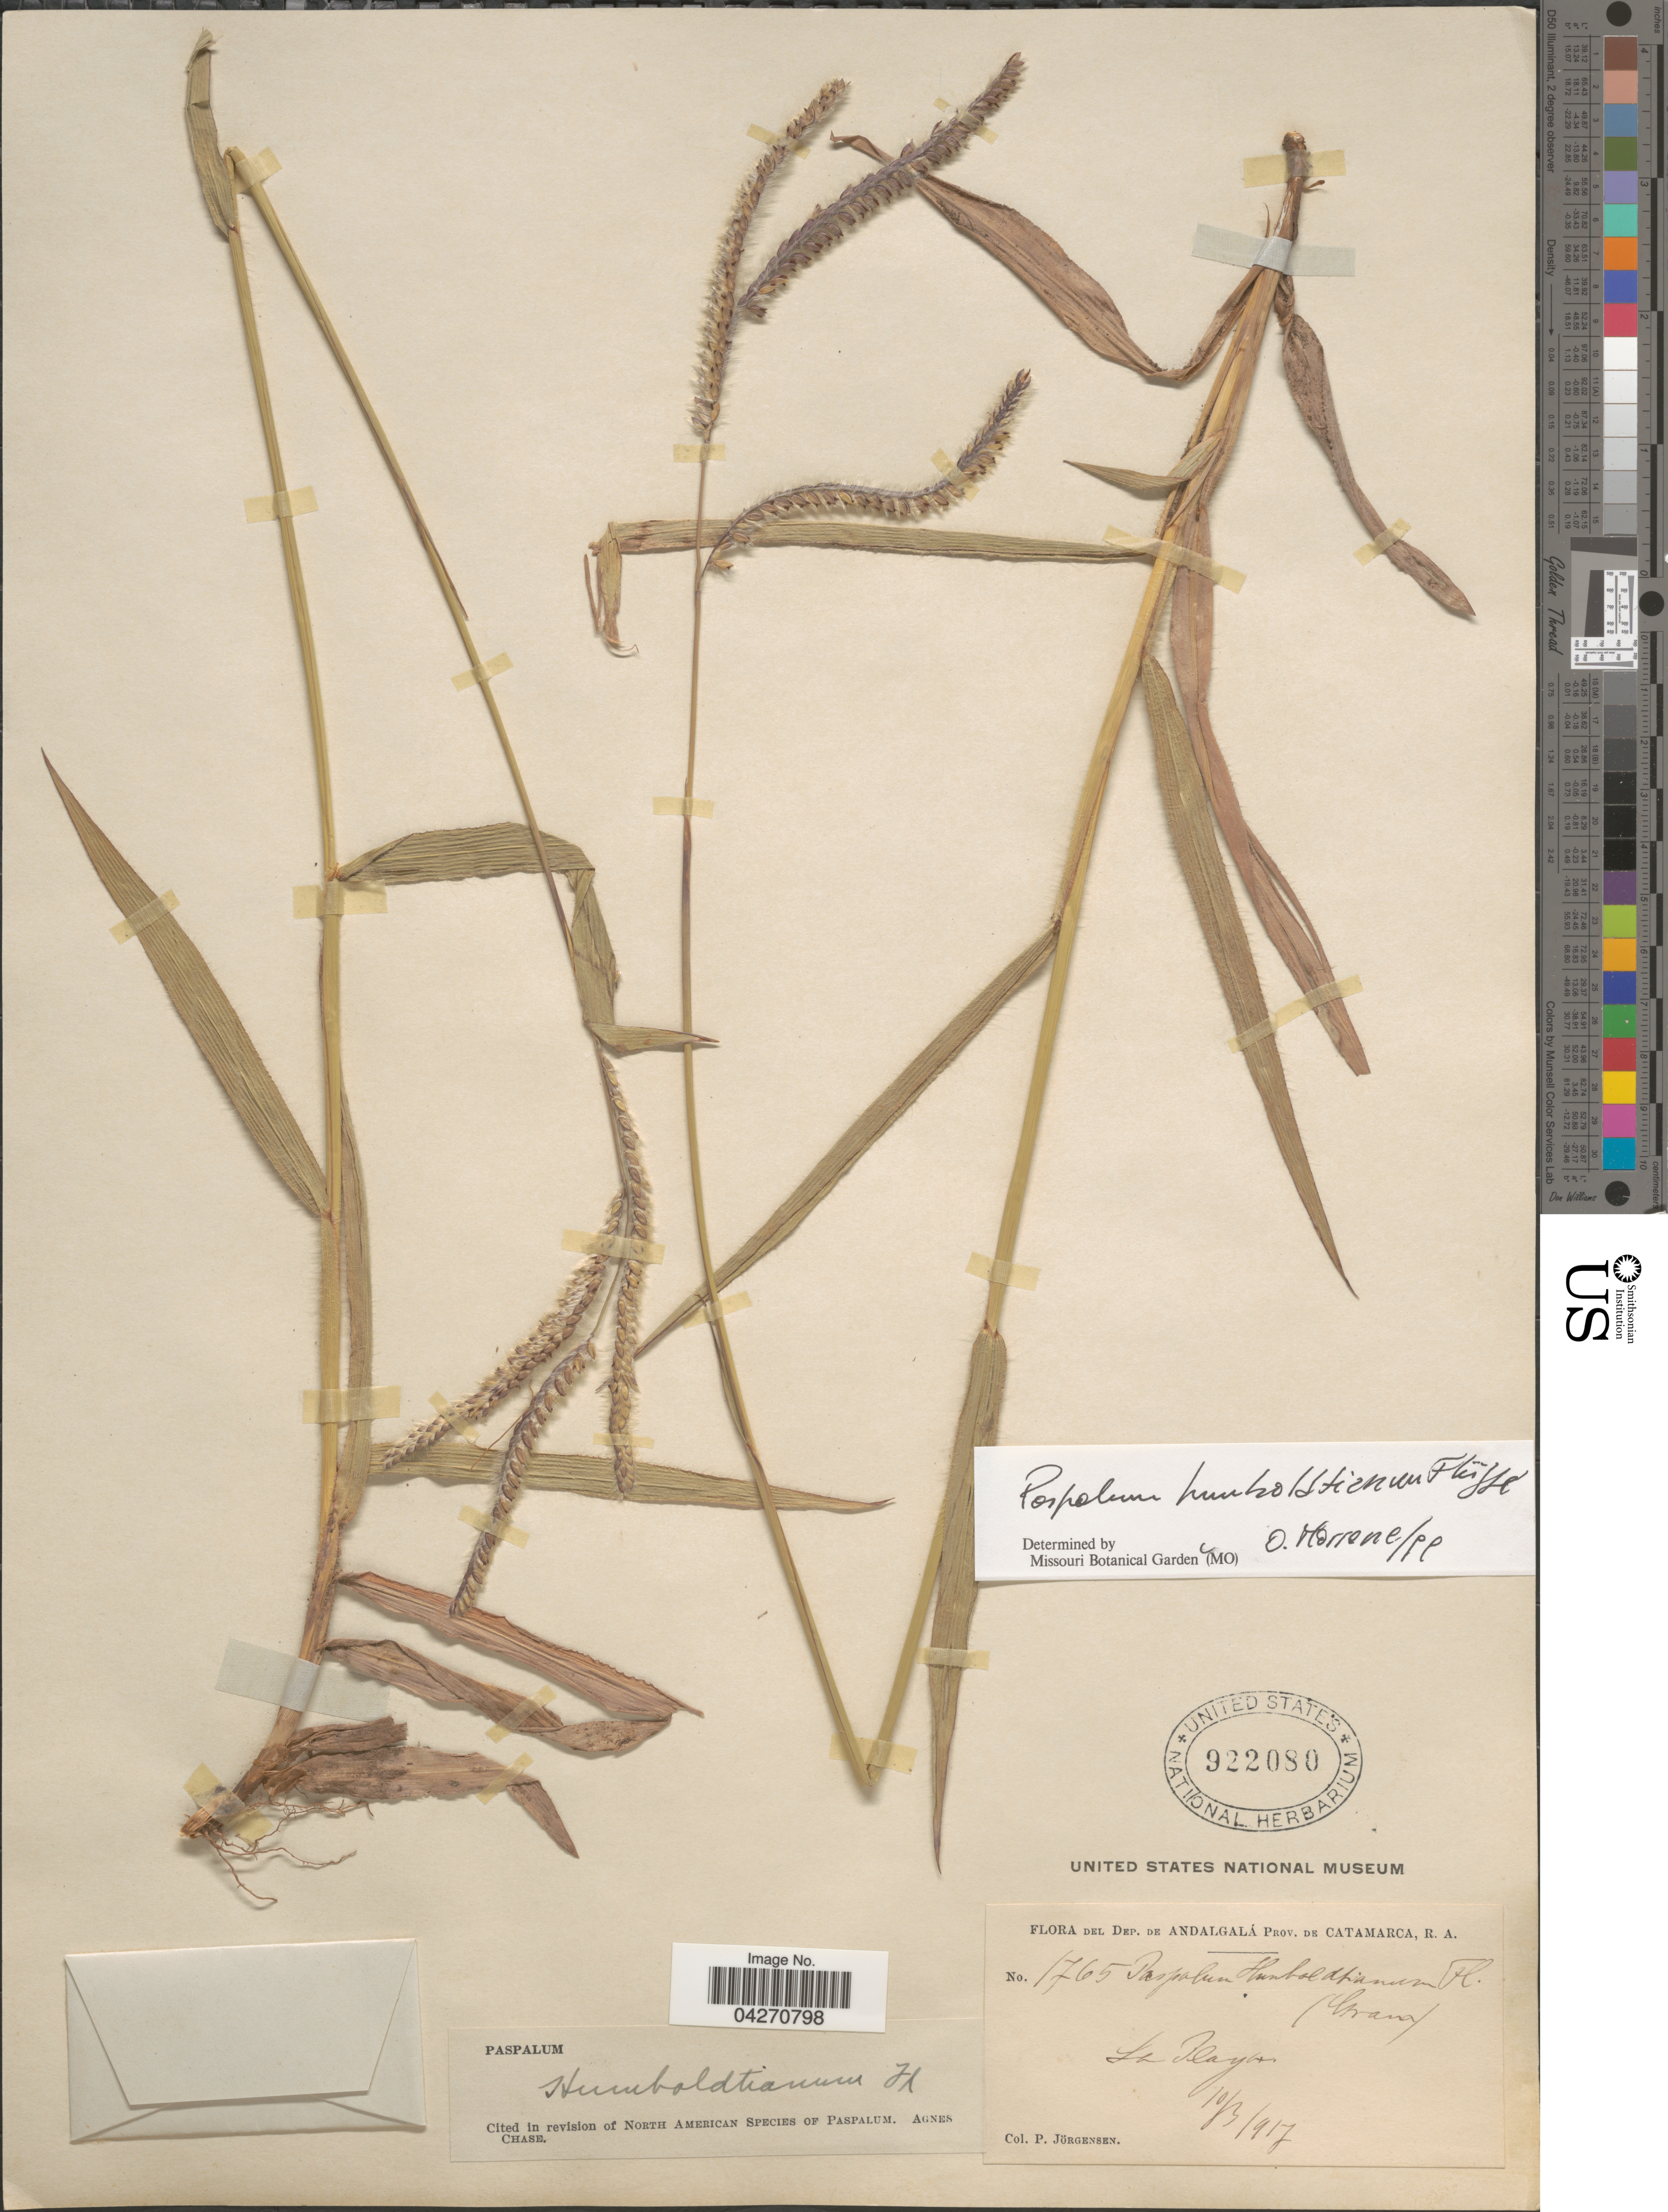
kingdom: Plantae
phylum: Tracheophyta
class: Liliopsida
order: Poales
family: Poaceae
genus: Paspalum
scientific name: Paspalum humboldtianum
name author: Flüggé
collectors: P. Jörgensen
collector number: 1765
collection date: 1917-03-10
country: Argentina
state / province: Catamarca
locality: Dep. De Andalgalá. La Playa.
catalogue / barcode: US 922080